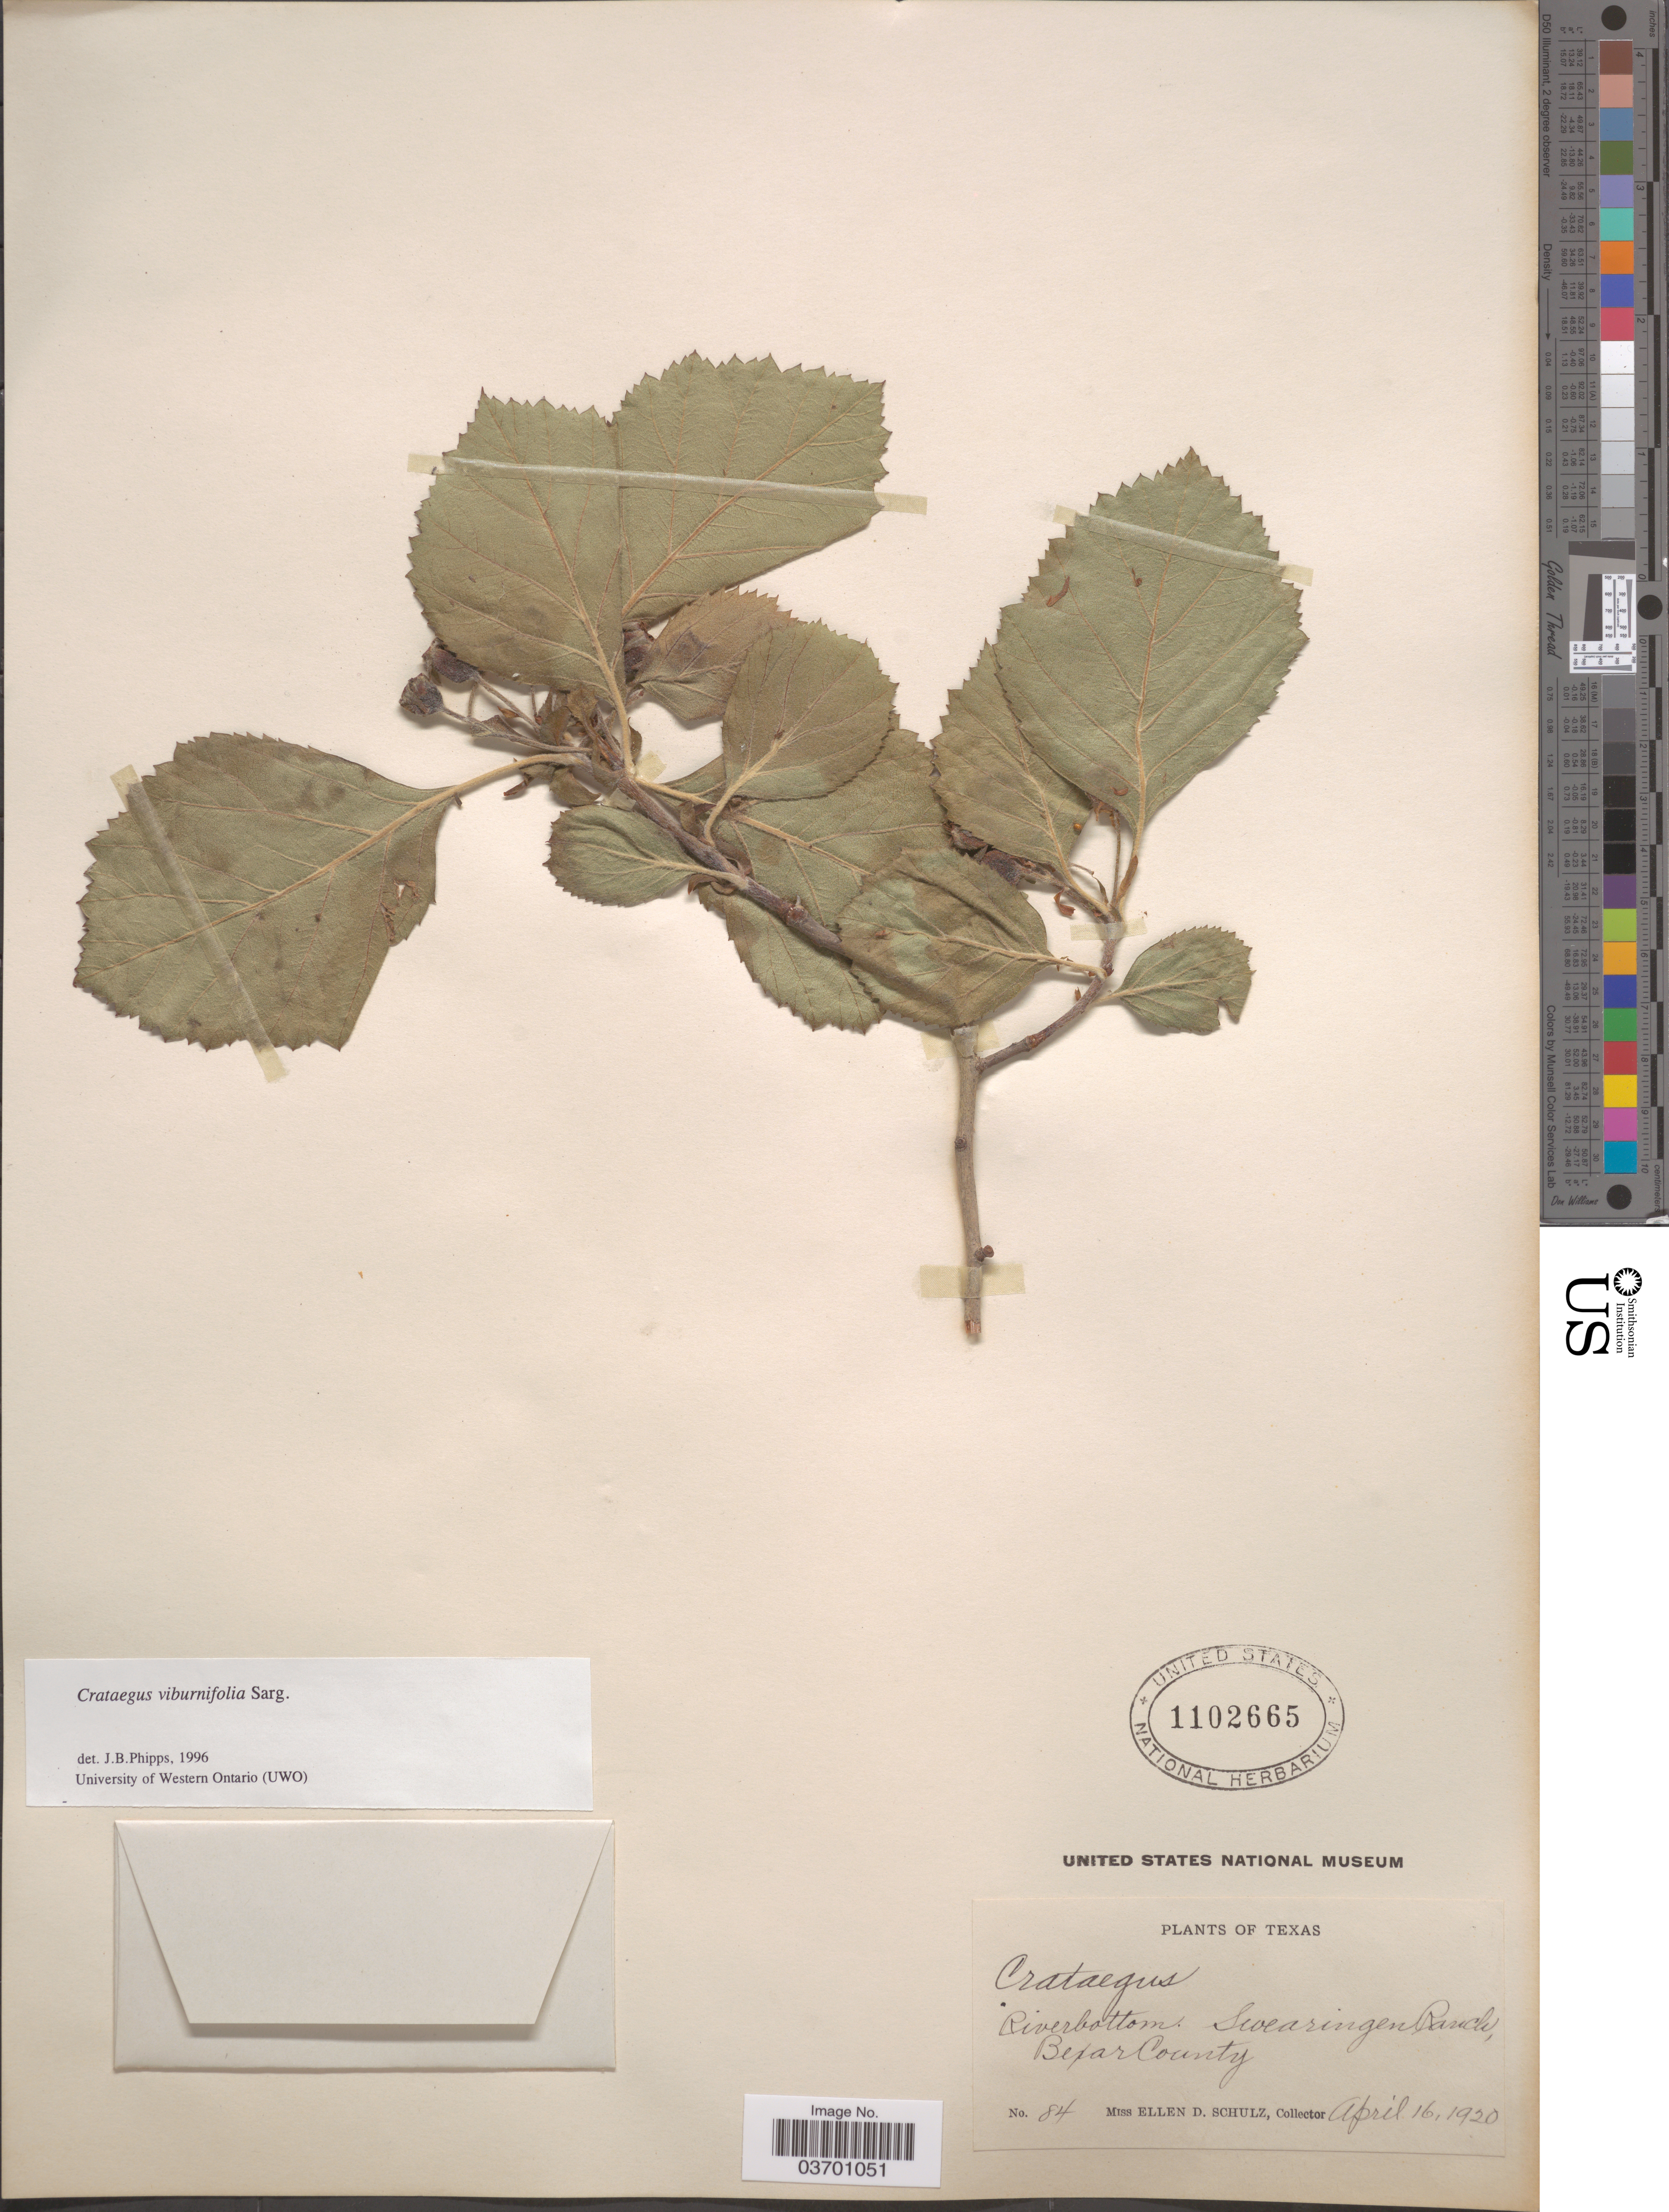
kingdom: Plantae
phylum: Tracheophyta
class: Magnoliopsida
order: Rosales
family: Rosaceae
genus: Crataegus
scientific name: Crataegus mollis var. viburnifolia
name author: (Sarg.) Lance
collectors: E. D. Schulz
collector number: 84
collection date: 1920-04-16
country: United States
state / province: Texas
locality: Swearingen Ranch, Bexar County.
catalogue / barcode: US 1102665